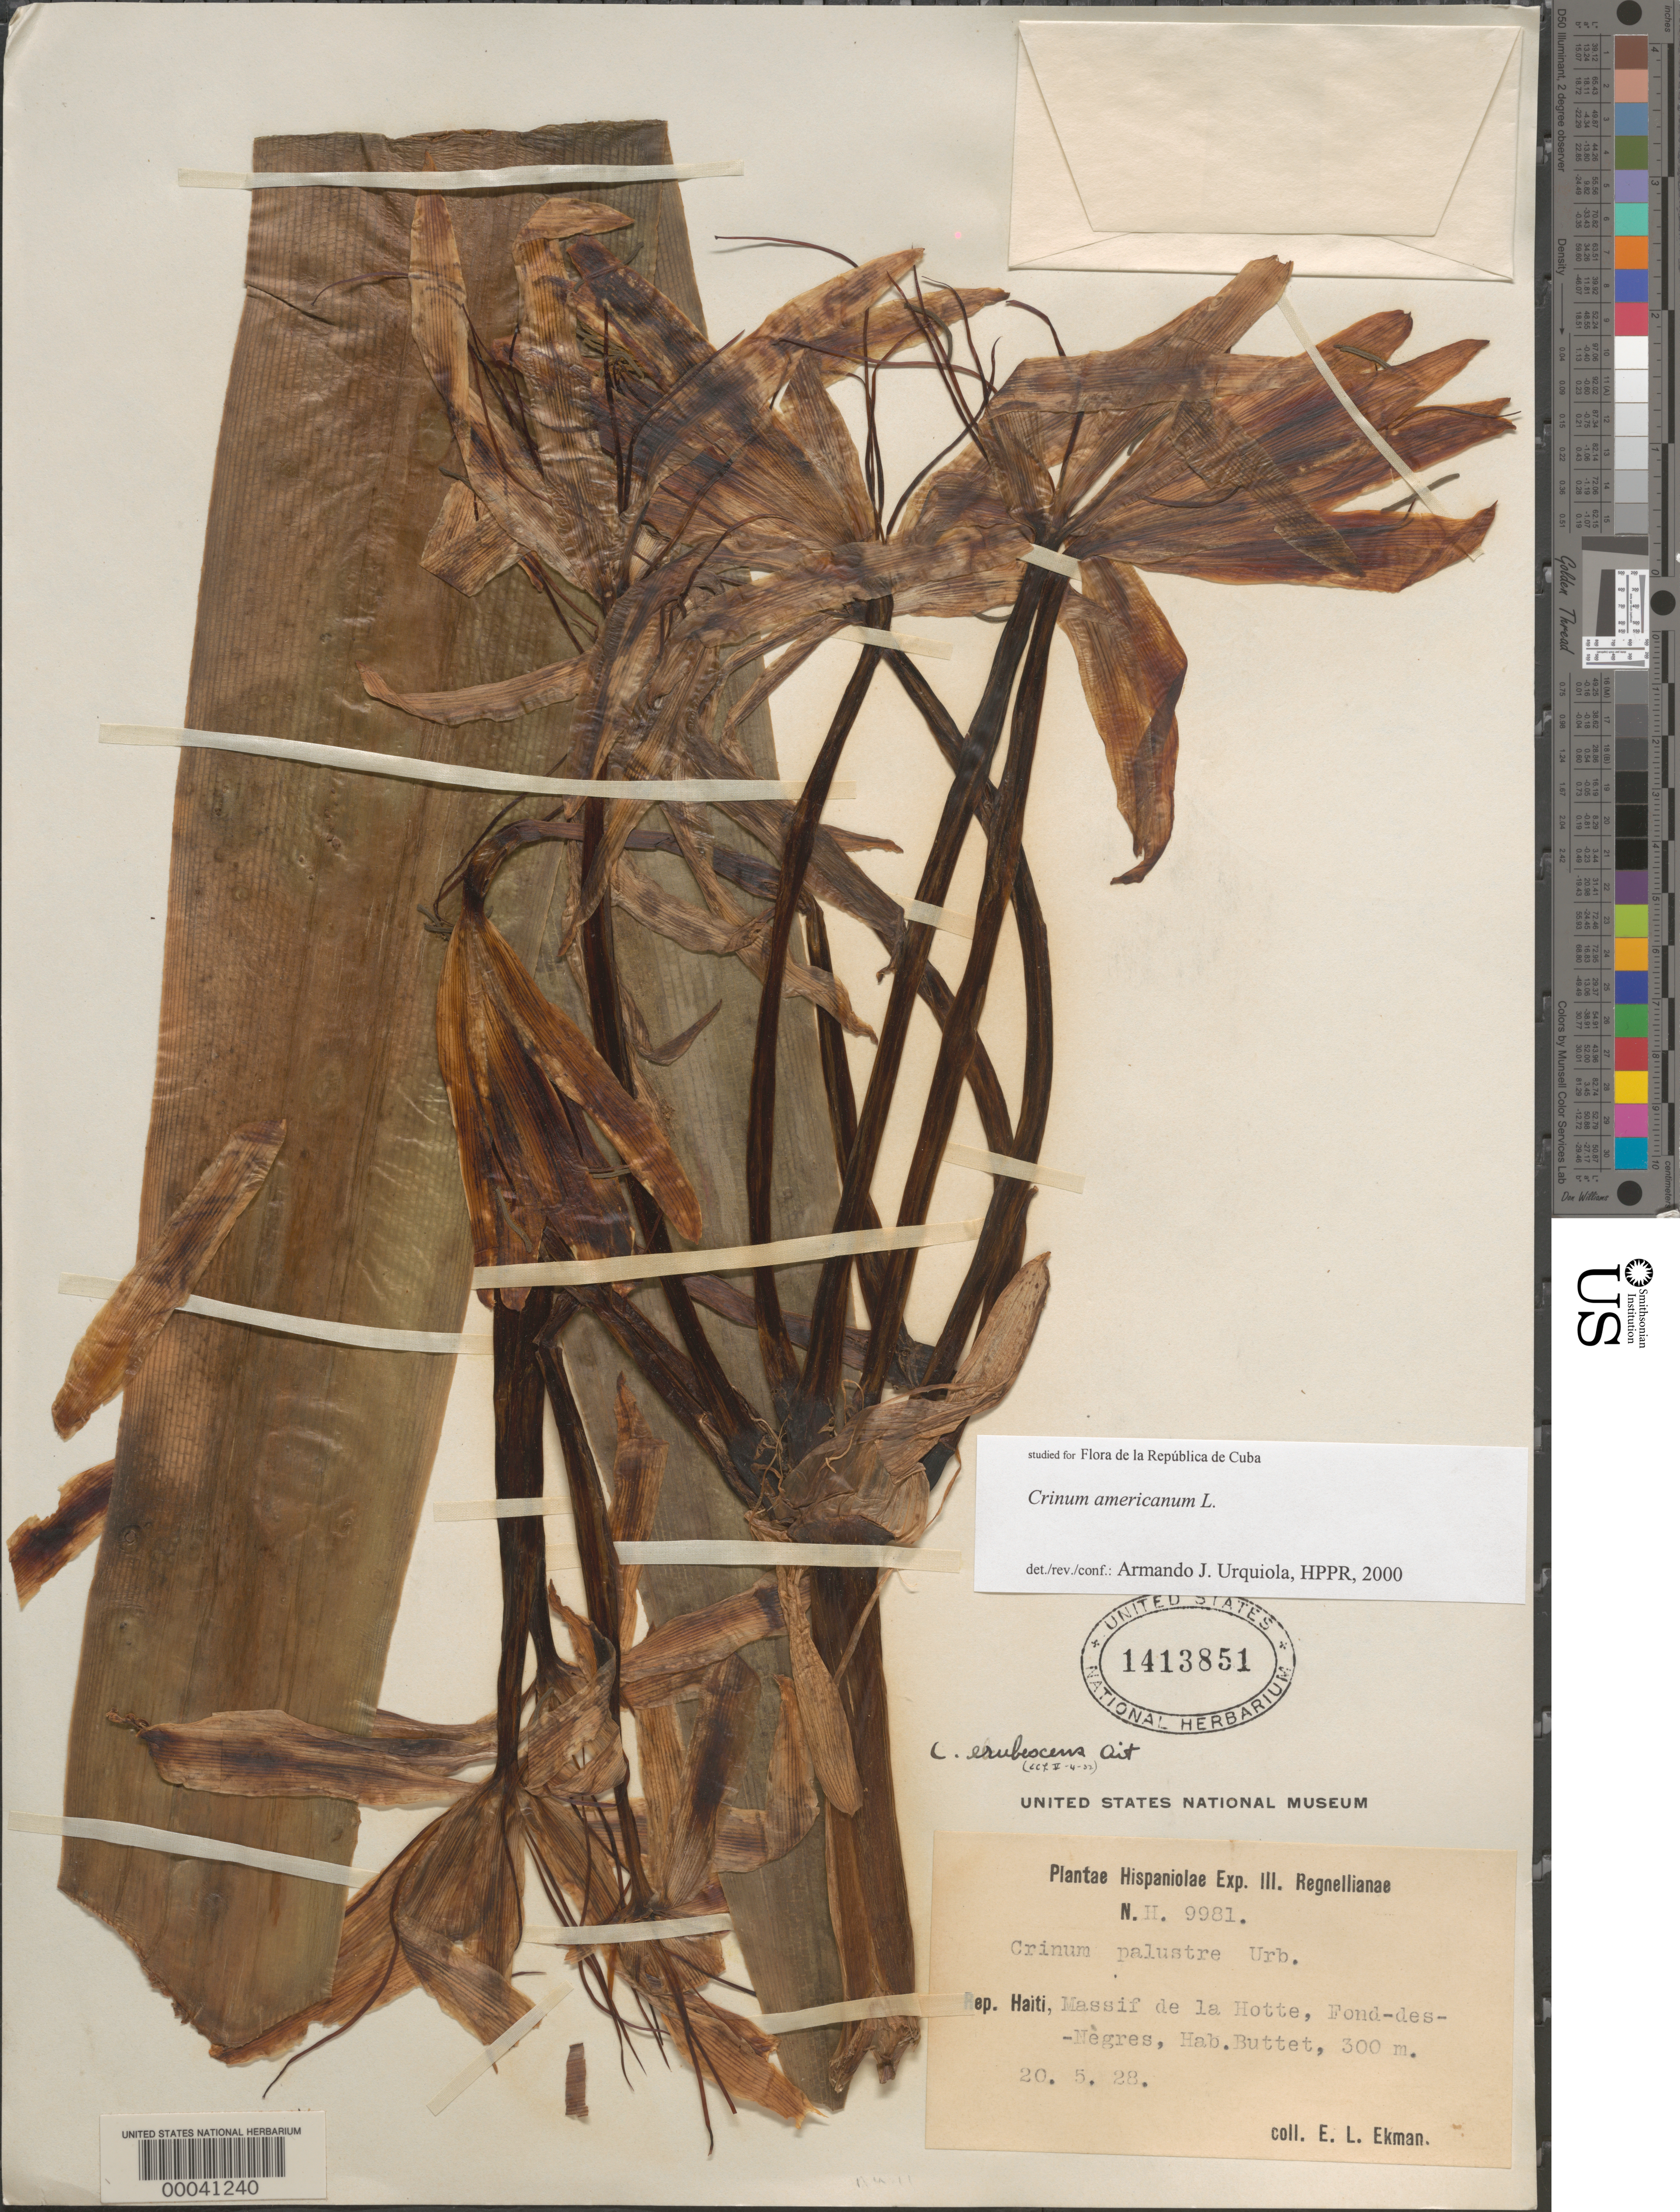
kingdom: Plantae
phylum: Tracheophyta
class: Liliopsida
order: Asparagales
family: Amaryllidaceae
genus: Crinum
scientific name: Crinum americanum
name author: L.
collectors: E. L. Ekman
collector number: H.9981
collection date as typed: Transcribed d/m/y: 20/5/28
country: Haiti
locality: Massif de la Hotte, Fond-des-Nègres.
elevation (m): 300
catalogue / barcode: US 1413851